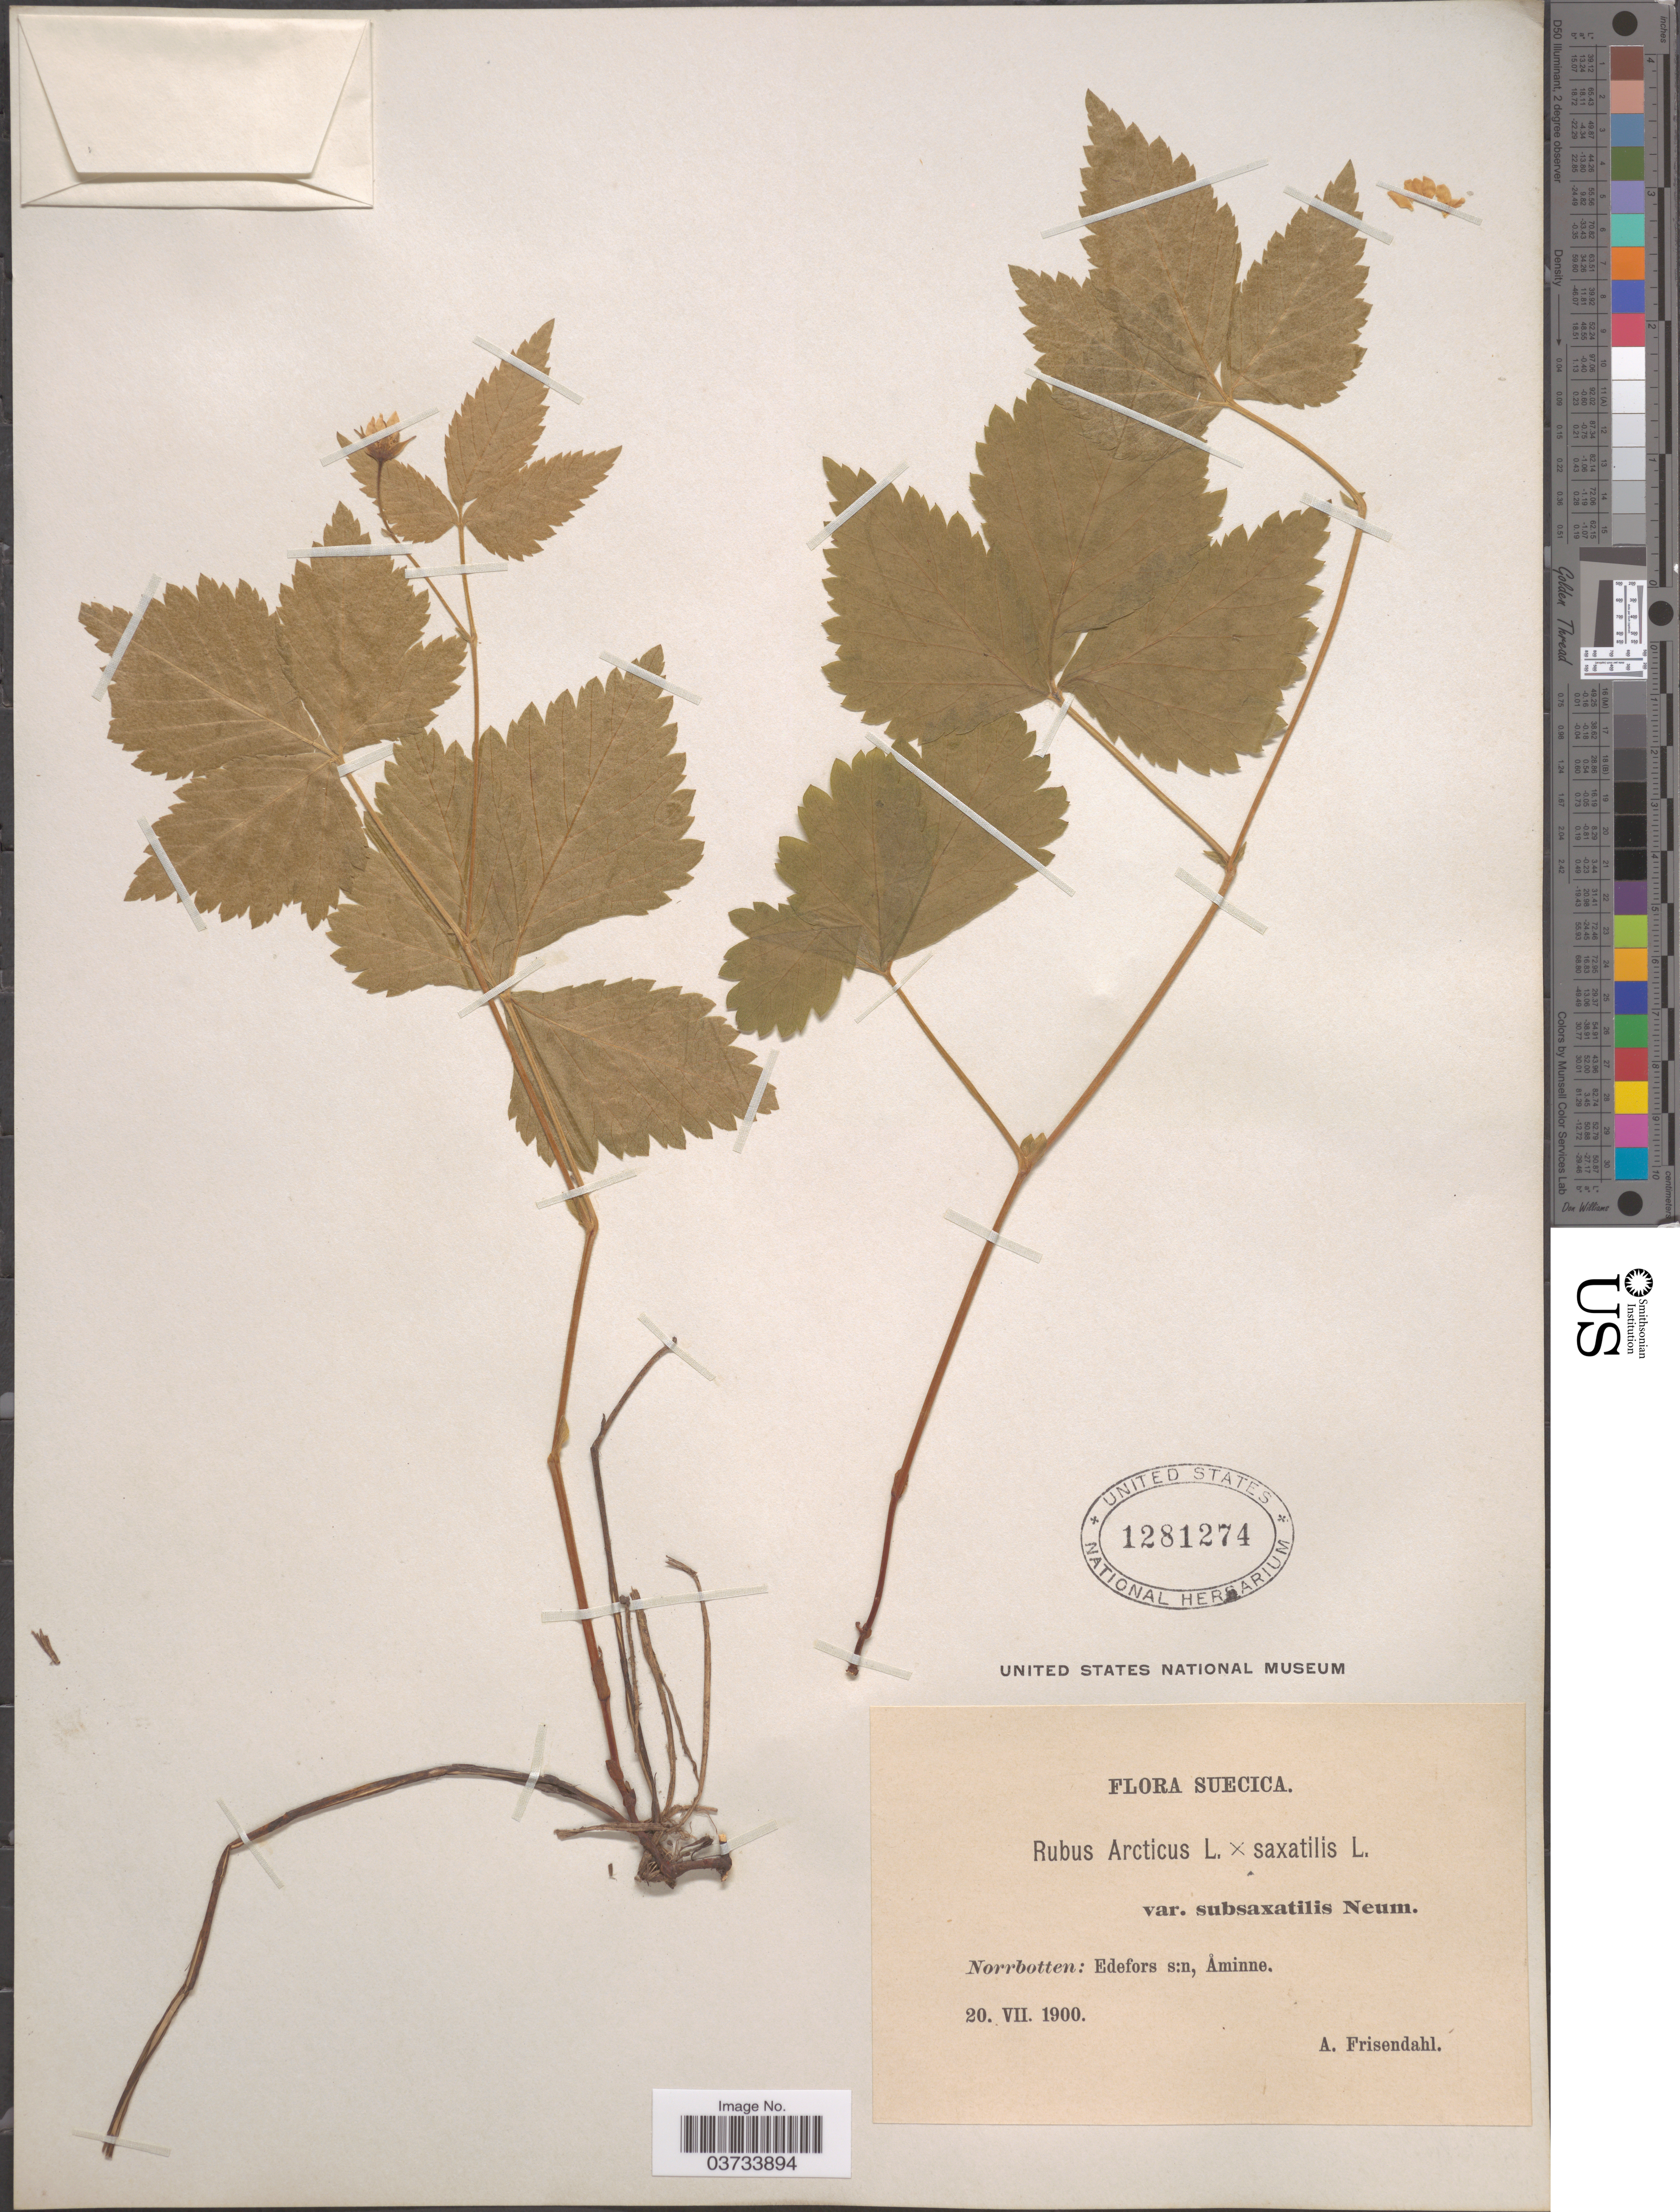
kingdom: Plantae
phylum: Tracheophyta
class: Magnoliopsida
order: Rosales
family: Rosaceae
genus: Rubus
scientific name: Rubus arcticus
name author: L.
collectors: A. Frisendahl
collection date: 1900-07-20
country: Sweden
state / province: Norrbotten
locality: Suecica. Norrbotten: Edefors s:n, Åminne.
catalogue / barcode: US 1281274